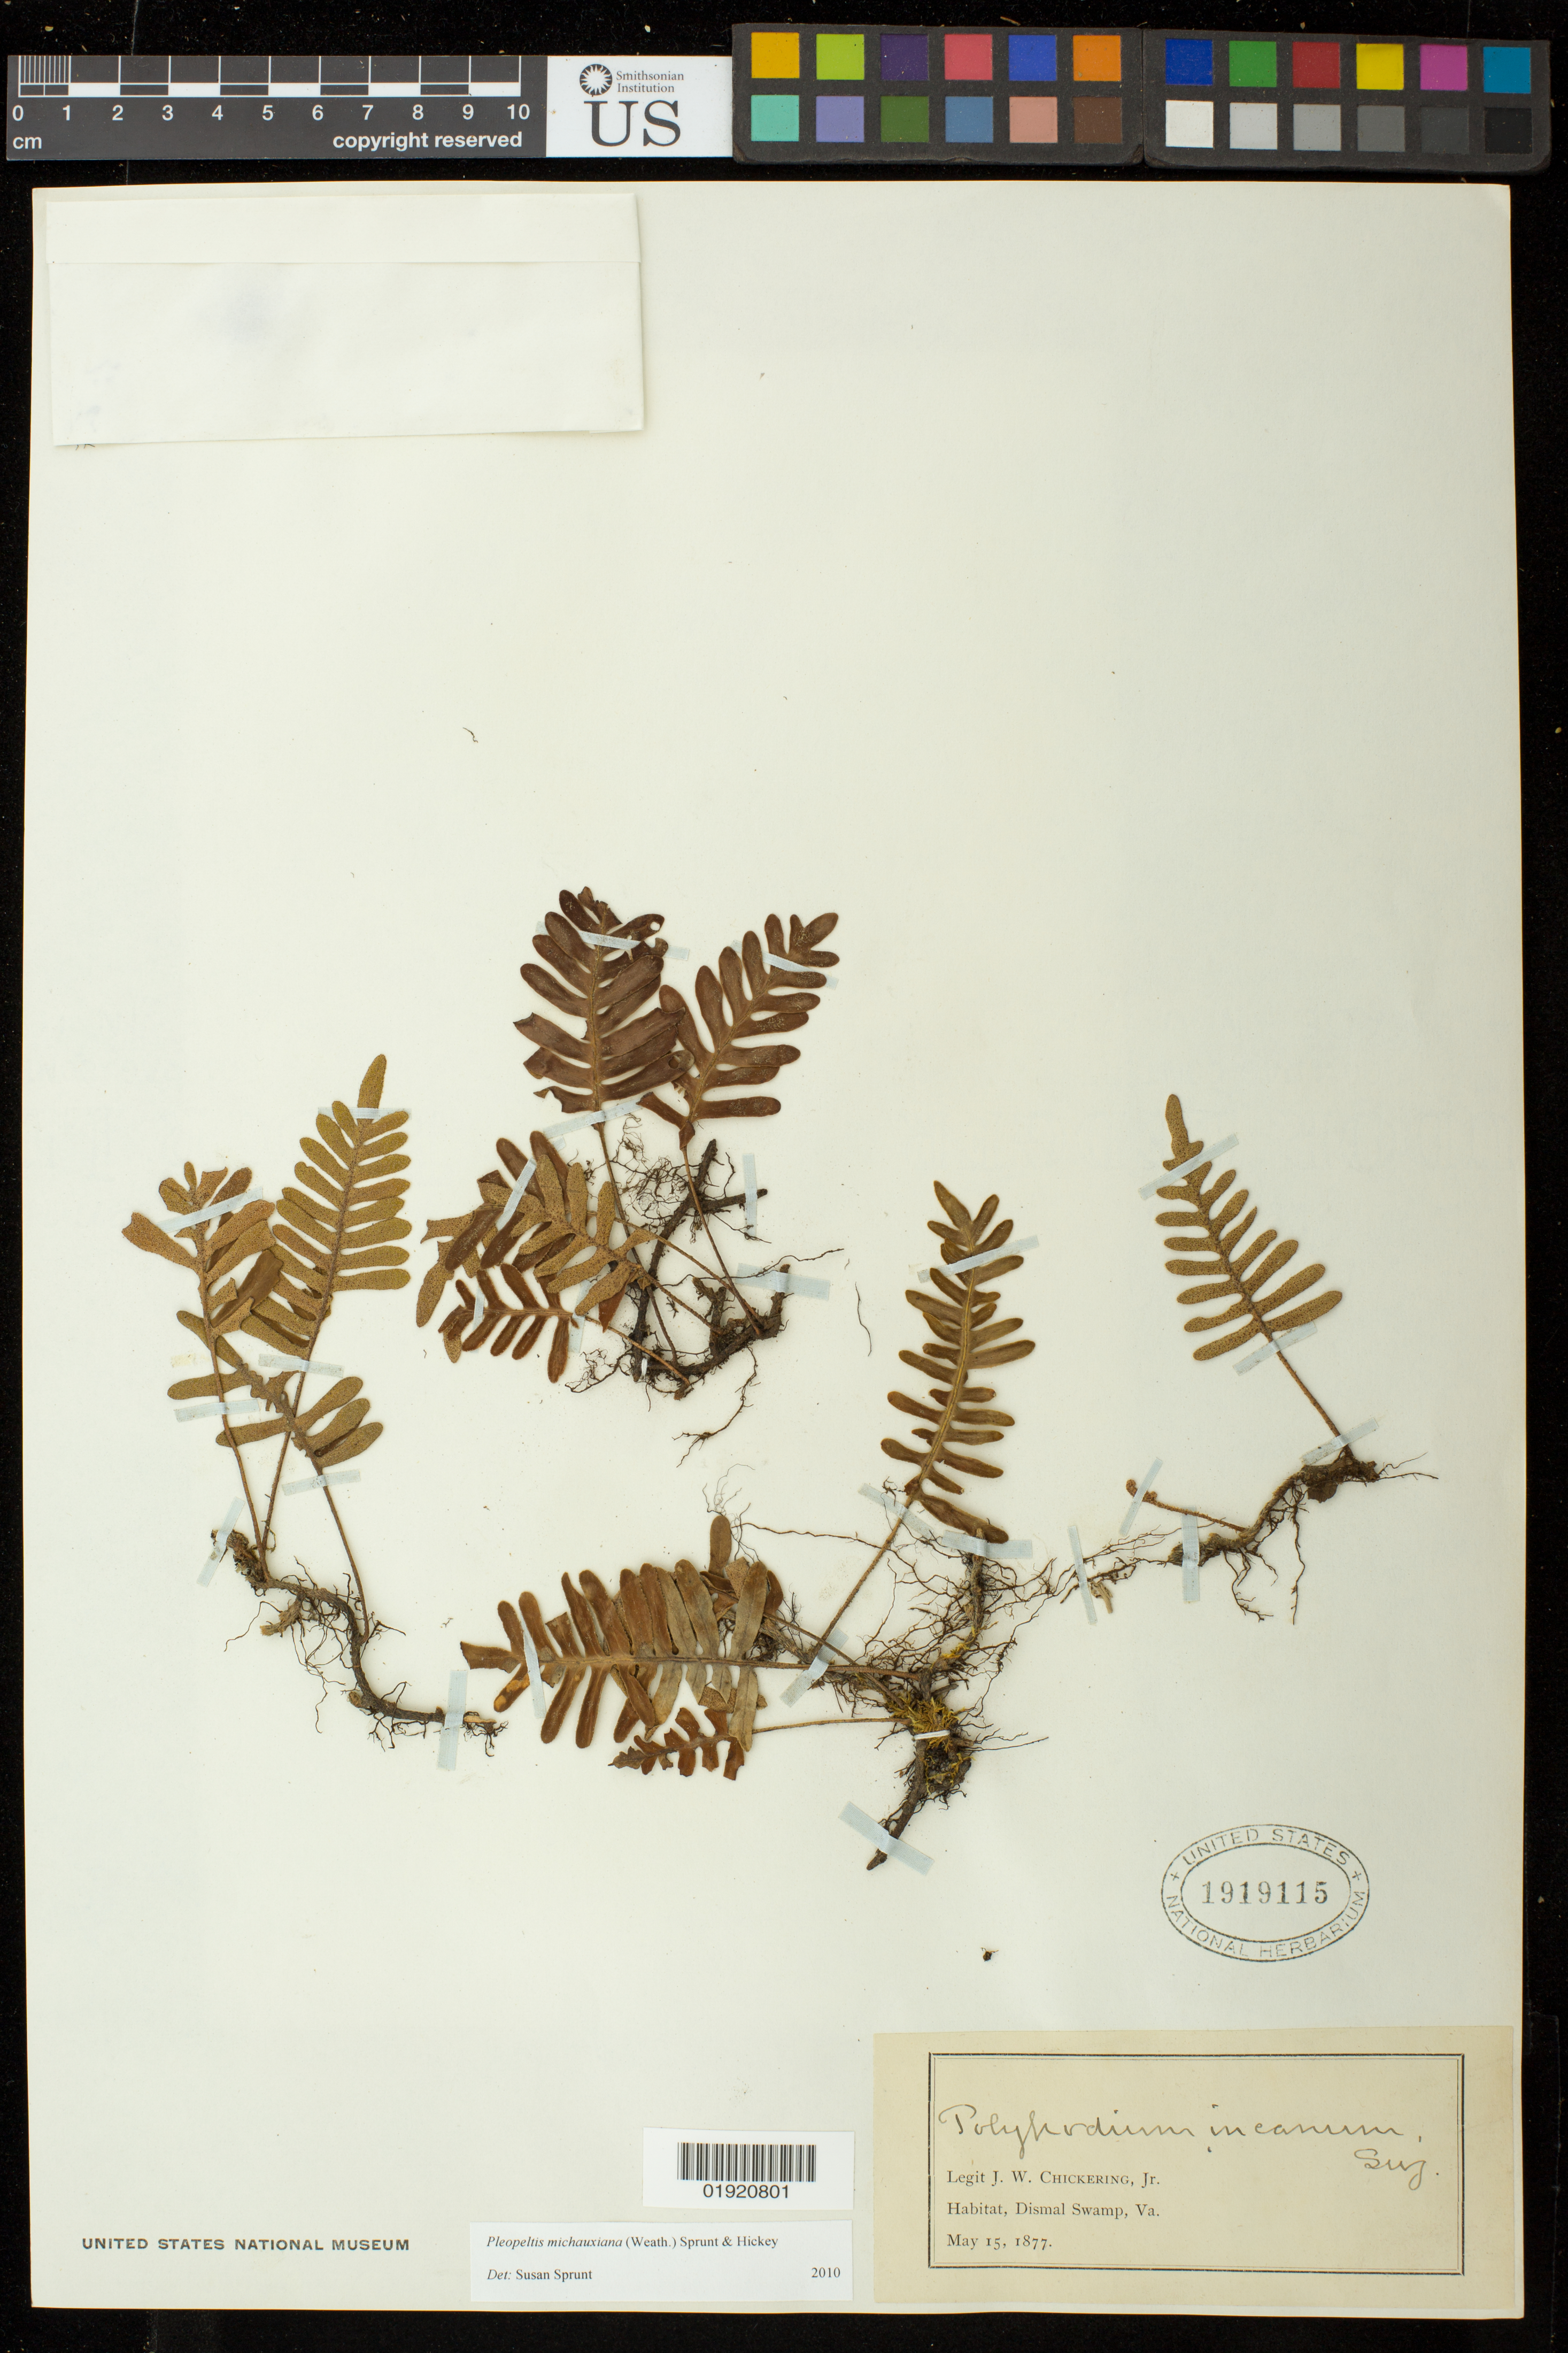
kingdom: Plantae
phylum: Tracheophyta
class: Polypodiopsida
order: Polypodiales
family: Polypodiaceae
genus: Pleopeltis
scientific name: Pleopeltis michauxiana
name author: (Weath.) Hickey & Sprunt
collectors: J. W. Chickering Jr.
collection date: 1877-05-15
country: United States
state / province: Virginia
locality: Dismal Swamp, Va.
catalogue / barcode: US 1919115